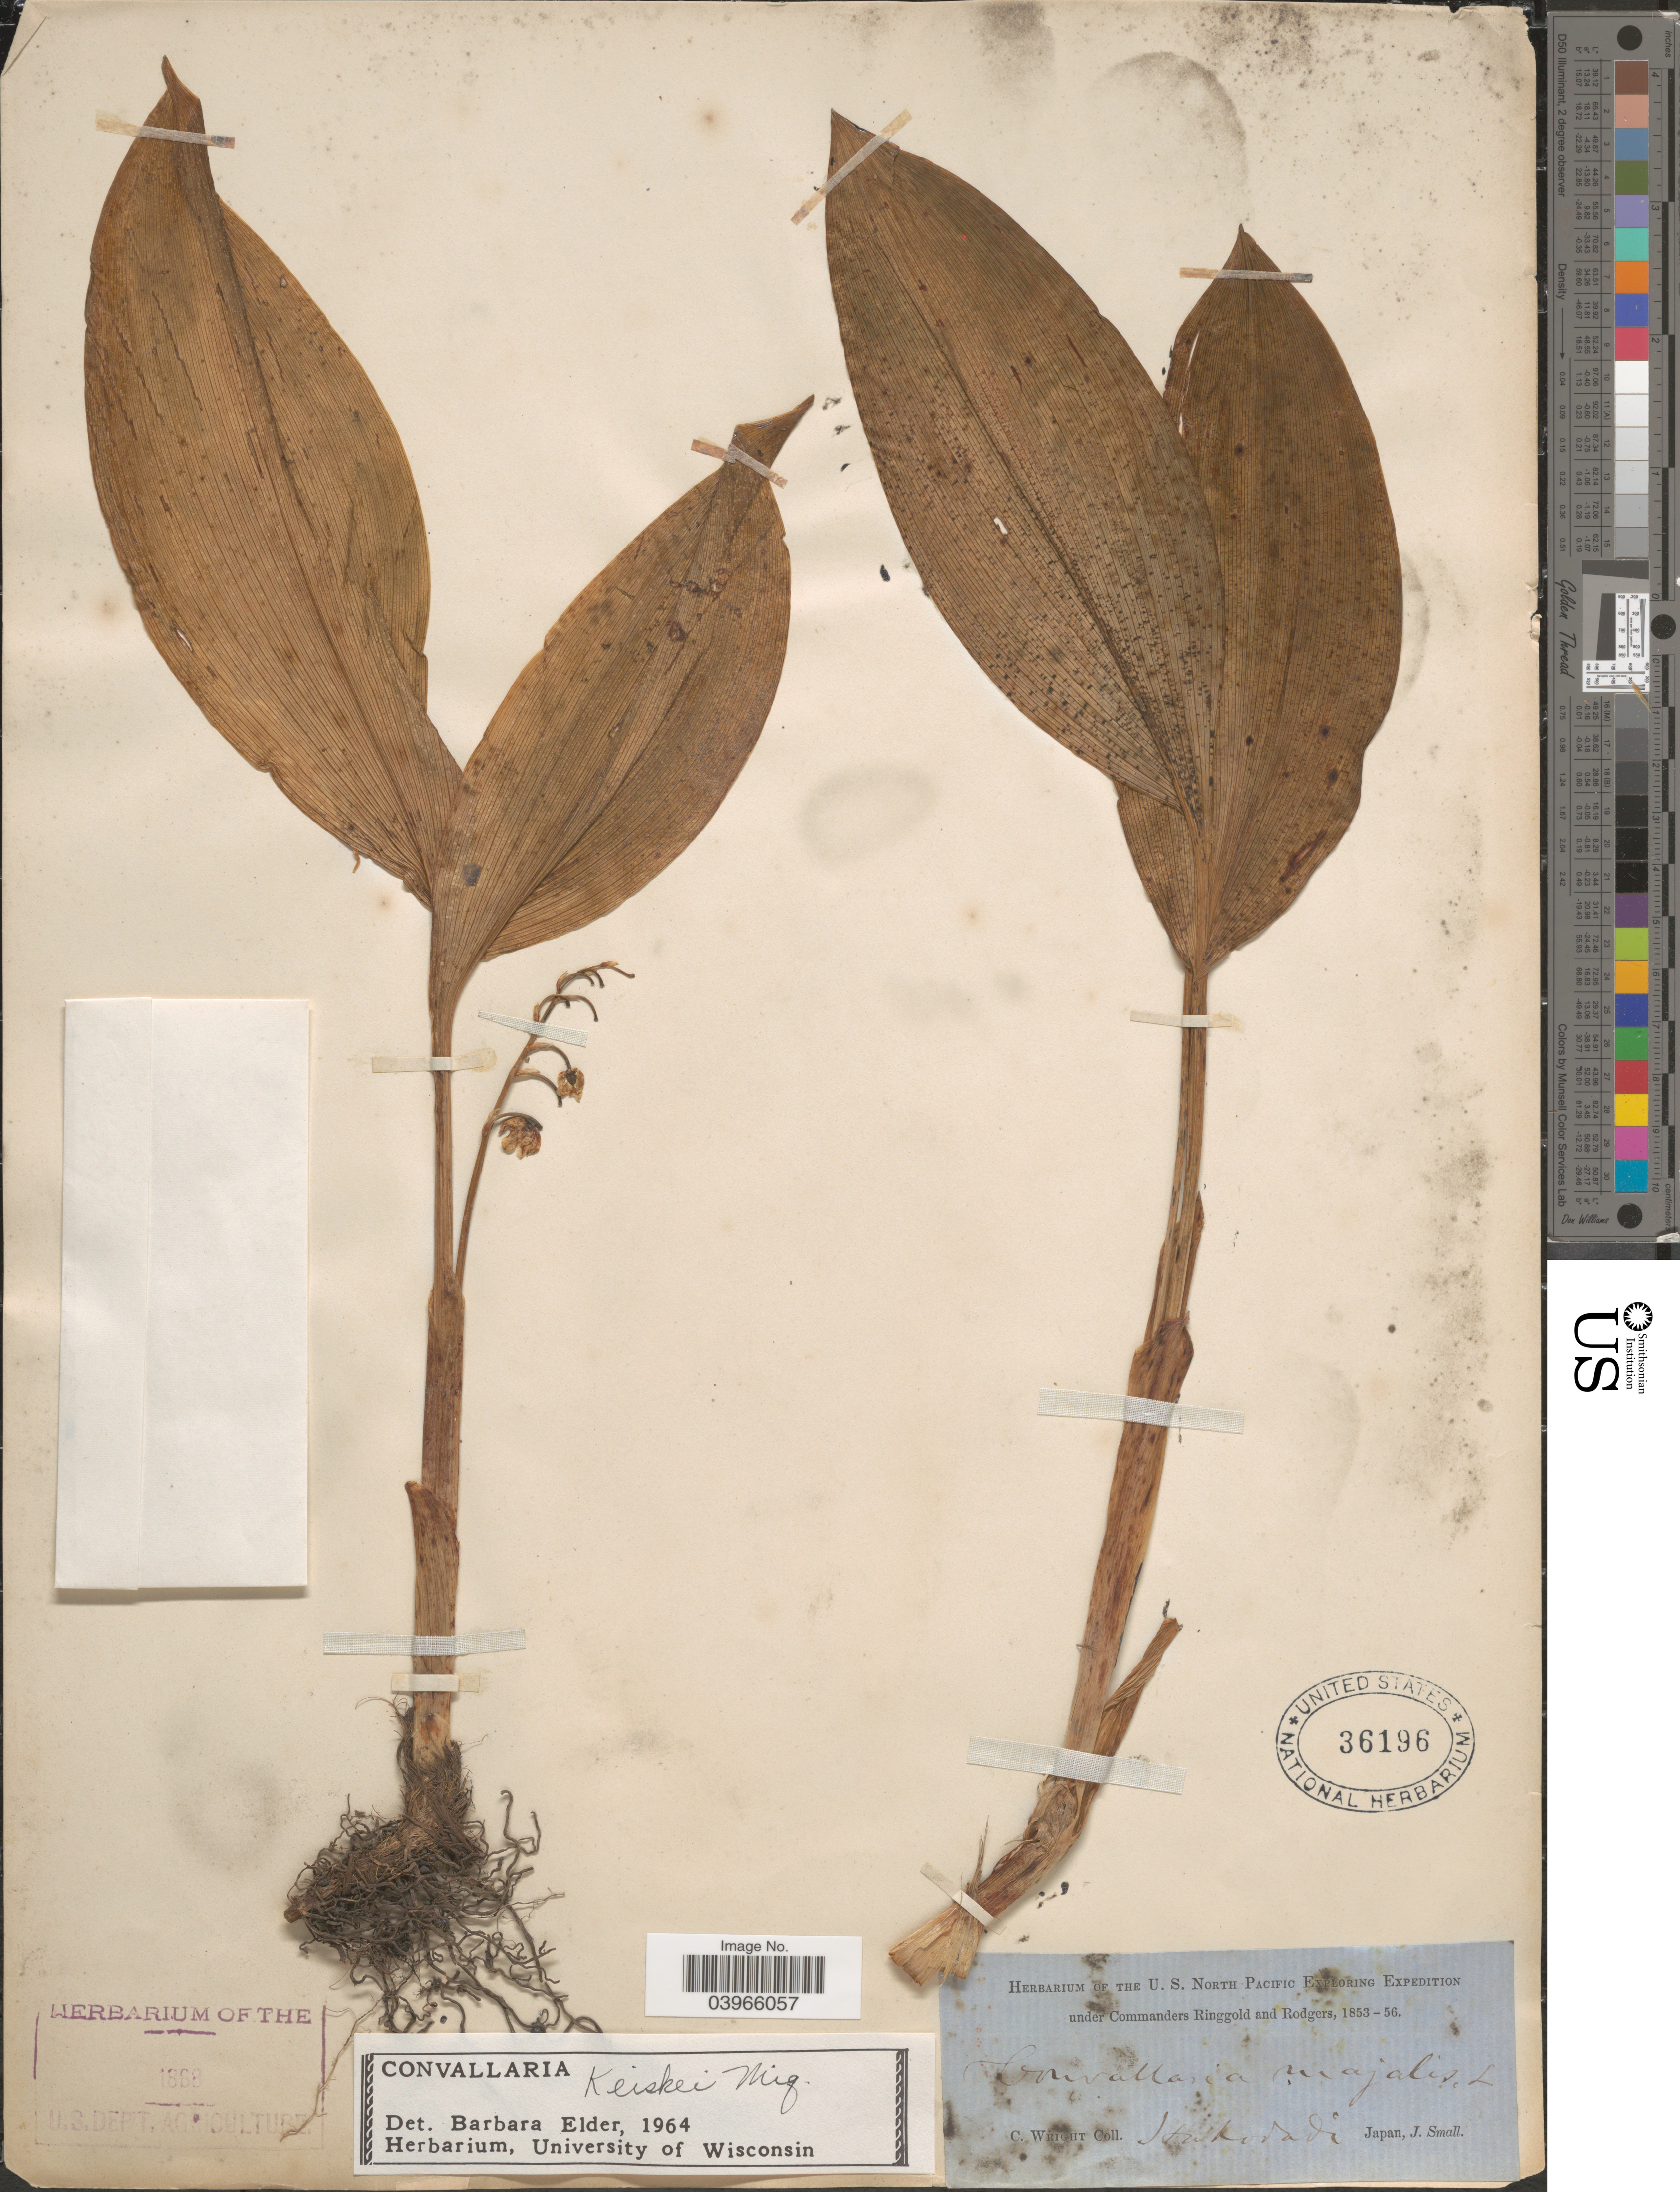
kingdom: Plantae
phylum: Tracheophyta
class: Liliopsida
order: Asparagales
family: Asparagaceae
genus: Convallaria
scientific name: Convallaria keiskei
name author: Miq.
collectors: C. Wright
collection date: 1853/1856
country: Japan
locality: Hakodadi.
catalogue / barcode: US 36196